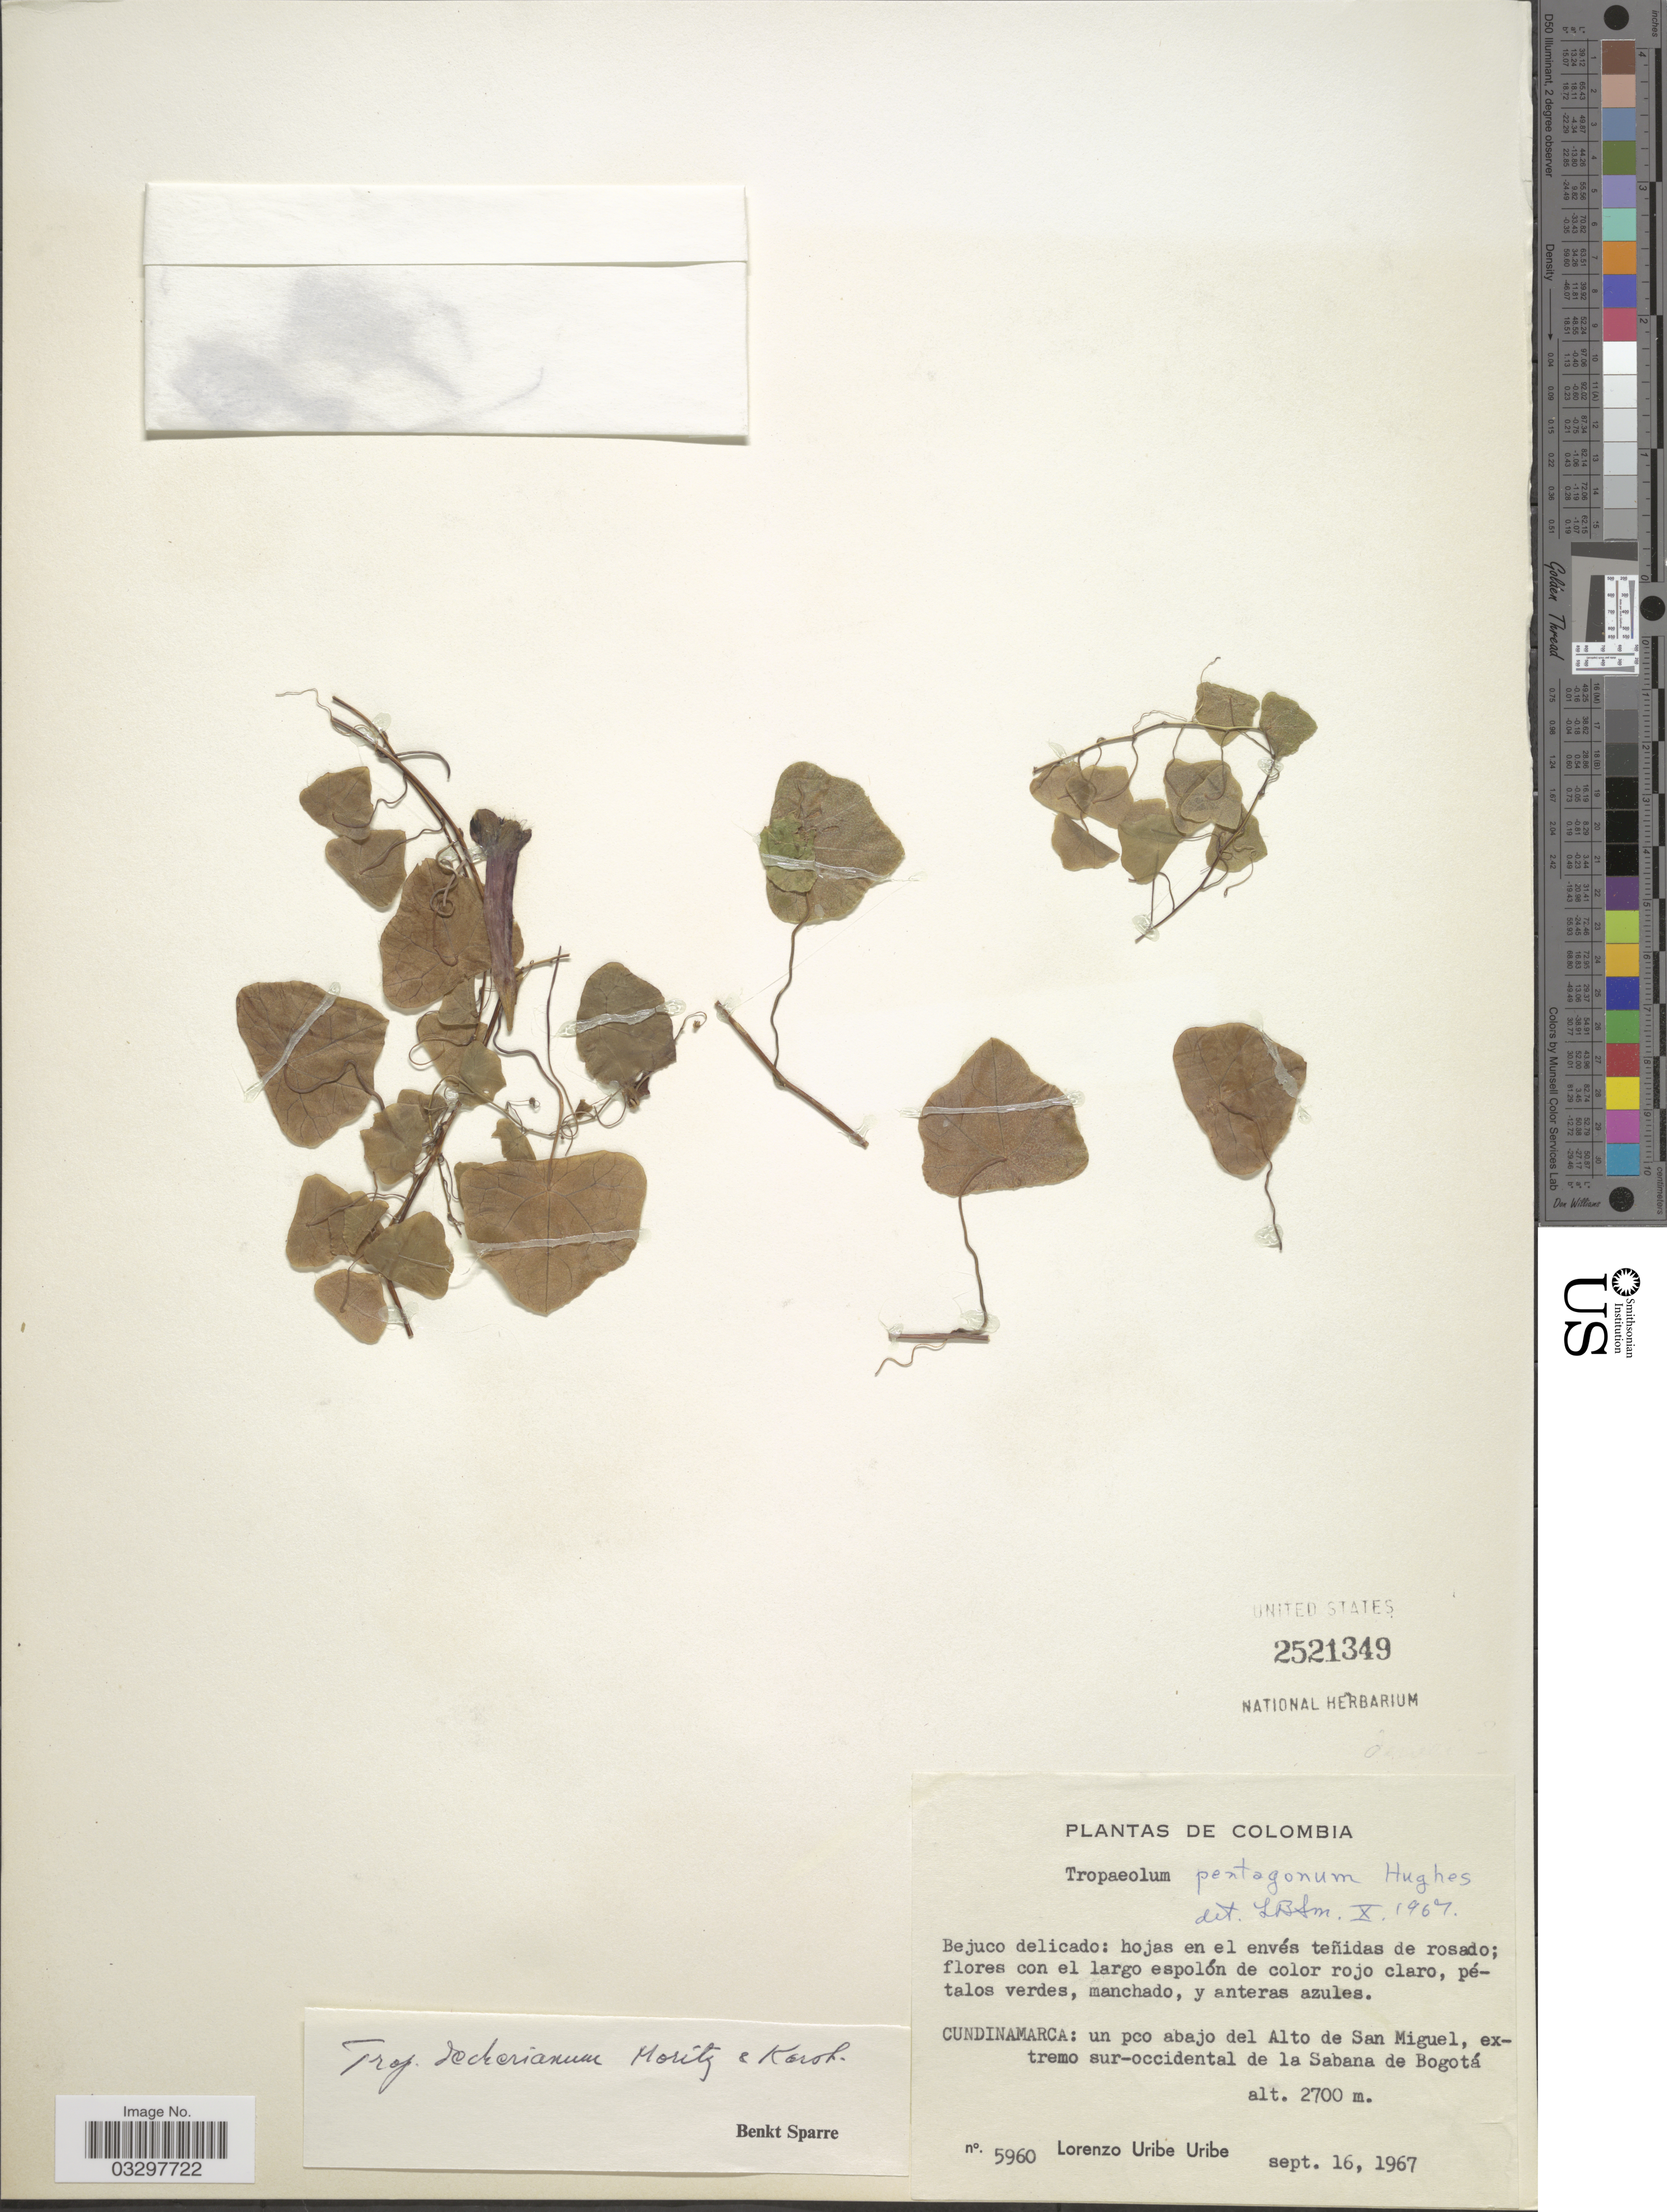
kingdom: Plantae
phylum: Tracheophyta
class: Magnoliopsida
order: Brassicales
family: Tropaeolaceae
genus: Tropaeolum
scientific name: Tropaeolum deckerianum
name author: Moritz & H. Karst.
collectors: L. Uribe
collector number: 5960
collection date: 1967-09-16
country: Colombia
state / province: Cundinamarca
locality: Cundinamarca: un pco abajo del Alto de San Miguel, extremo sur-occidental de la Sabana de Bogotá.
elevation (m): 2700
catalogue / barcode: US 2521349